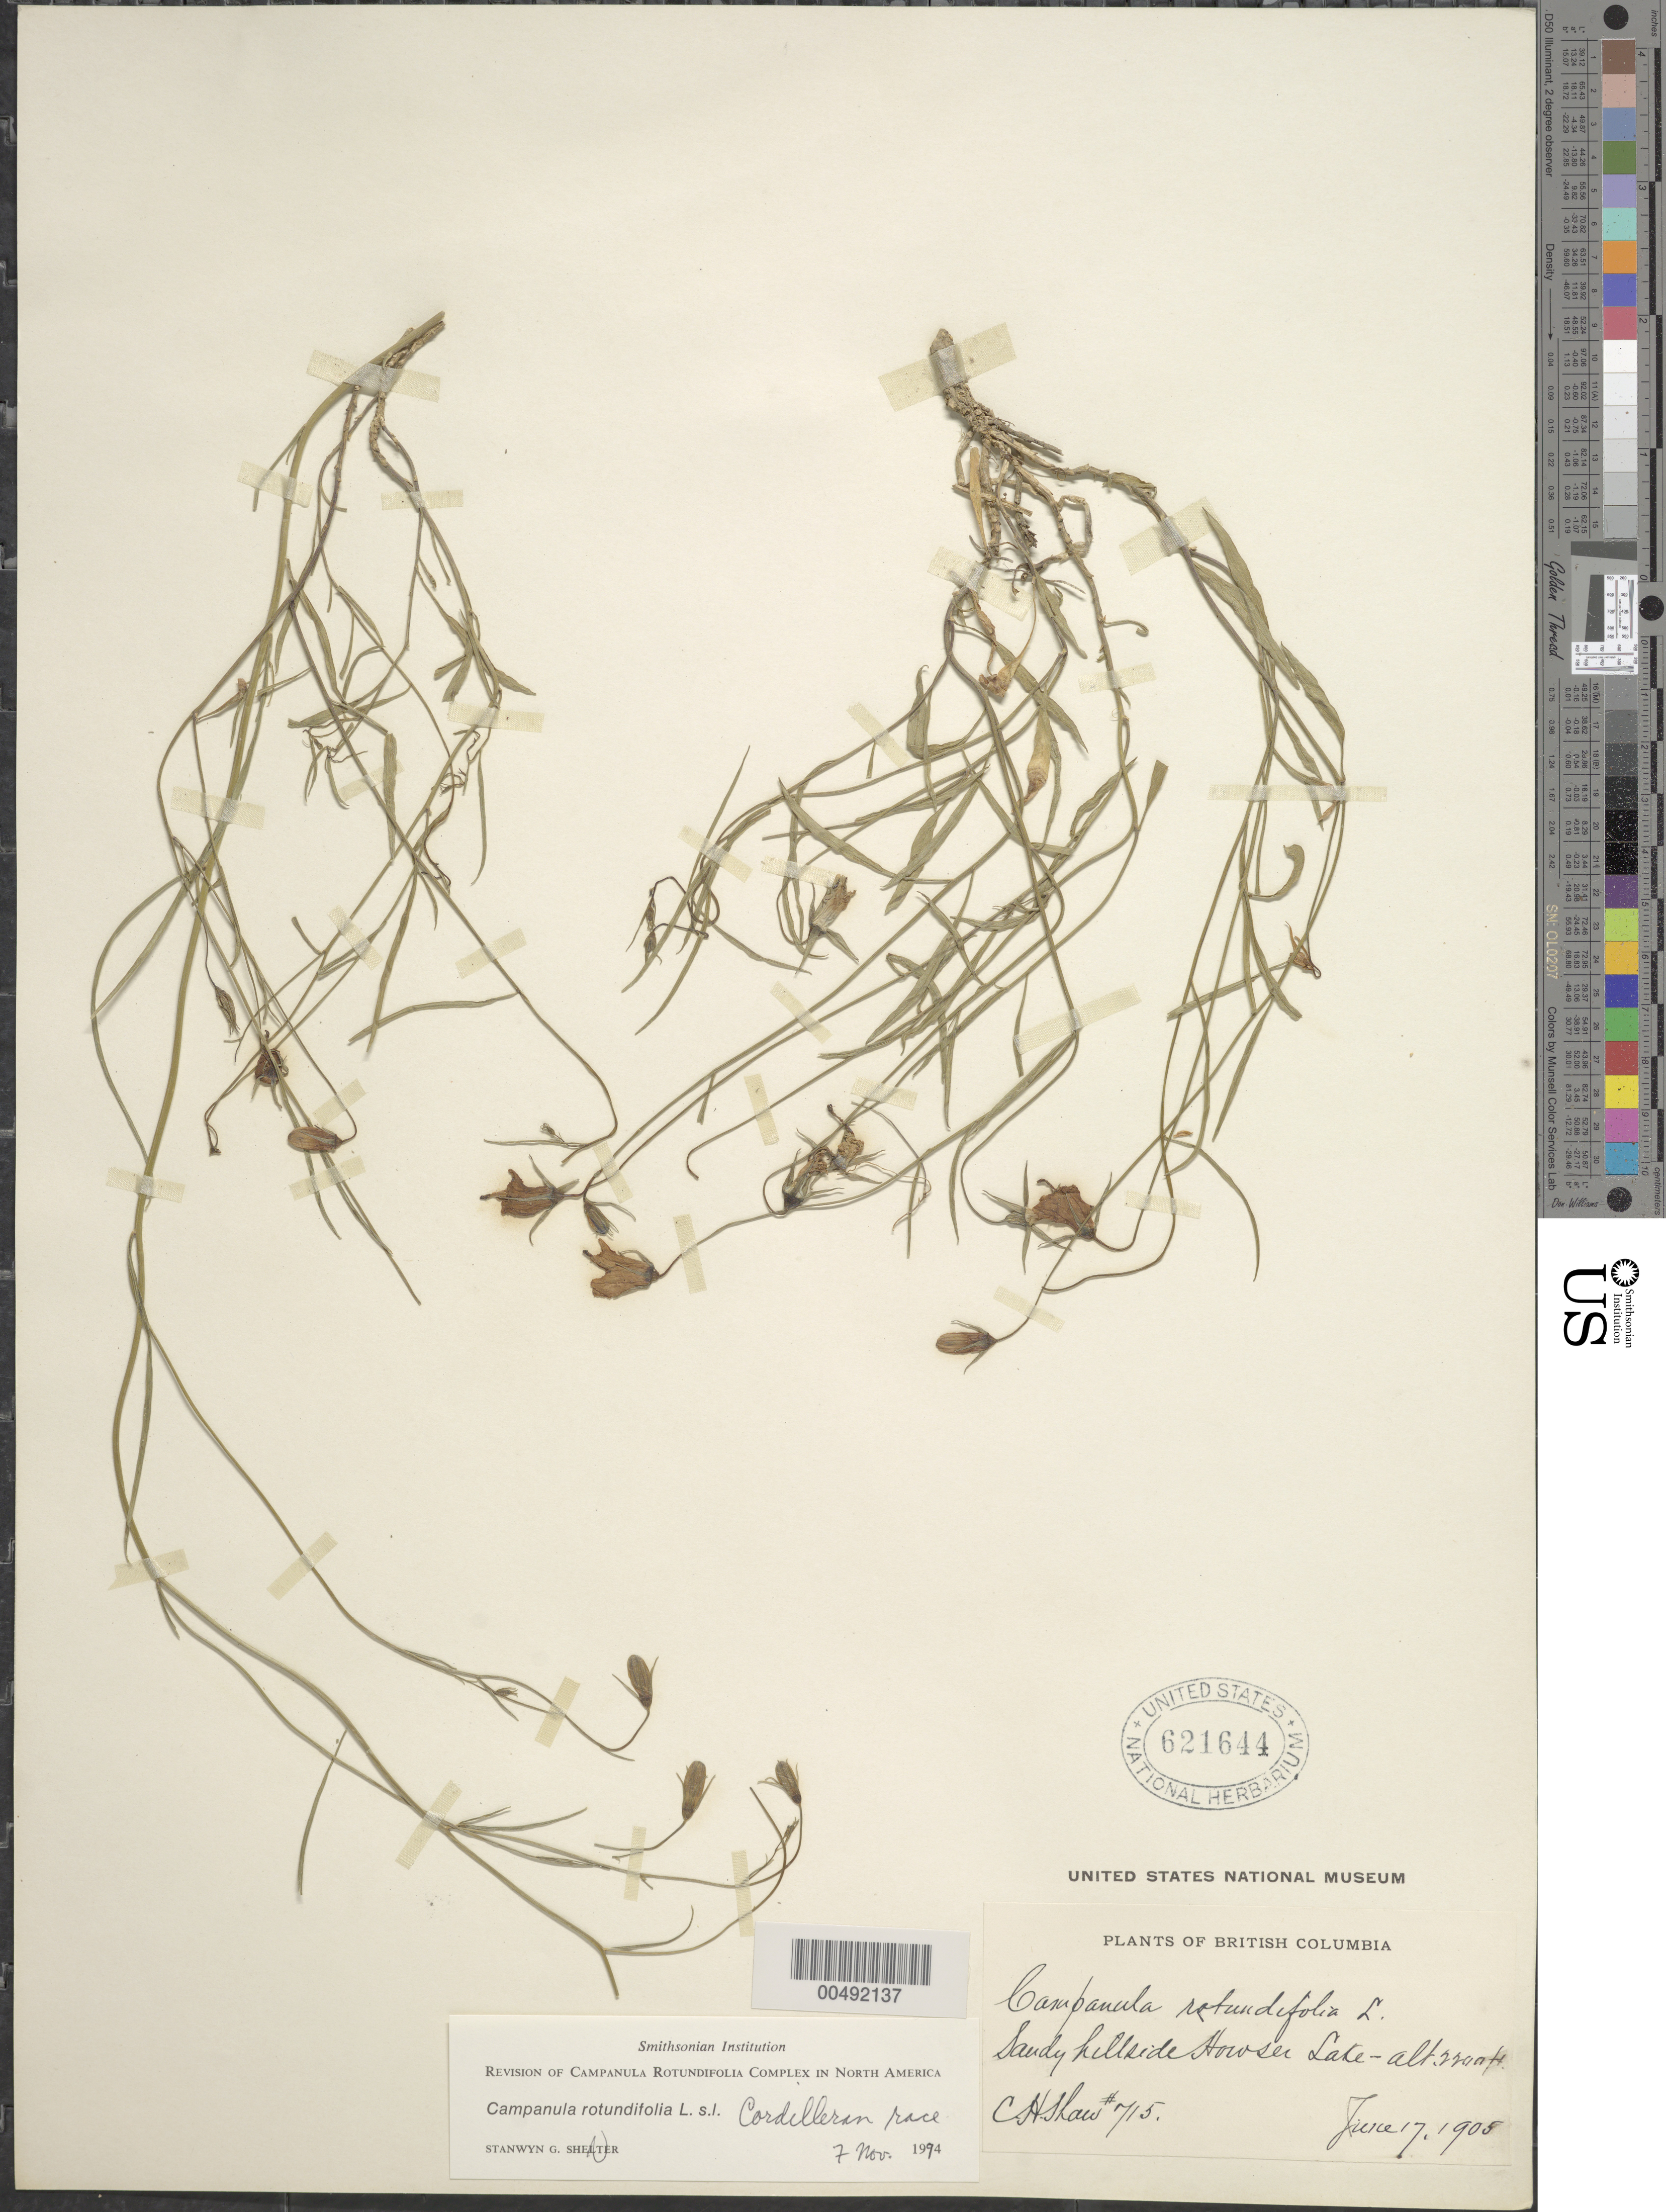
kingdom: Plantae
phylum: Tracheophyta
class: Magnoliopsida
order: Asterales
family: Campanulaceae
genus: Campanula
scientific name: Campanula rotundifolia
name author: L.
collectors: C. H. Shaw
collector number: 715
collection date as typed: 17 Jun 1905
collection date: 1905-06-17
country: Canada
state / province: British Columbia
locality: Howser Lake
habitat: sandy hillside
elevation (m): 671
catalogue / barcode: US 621644